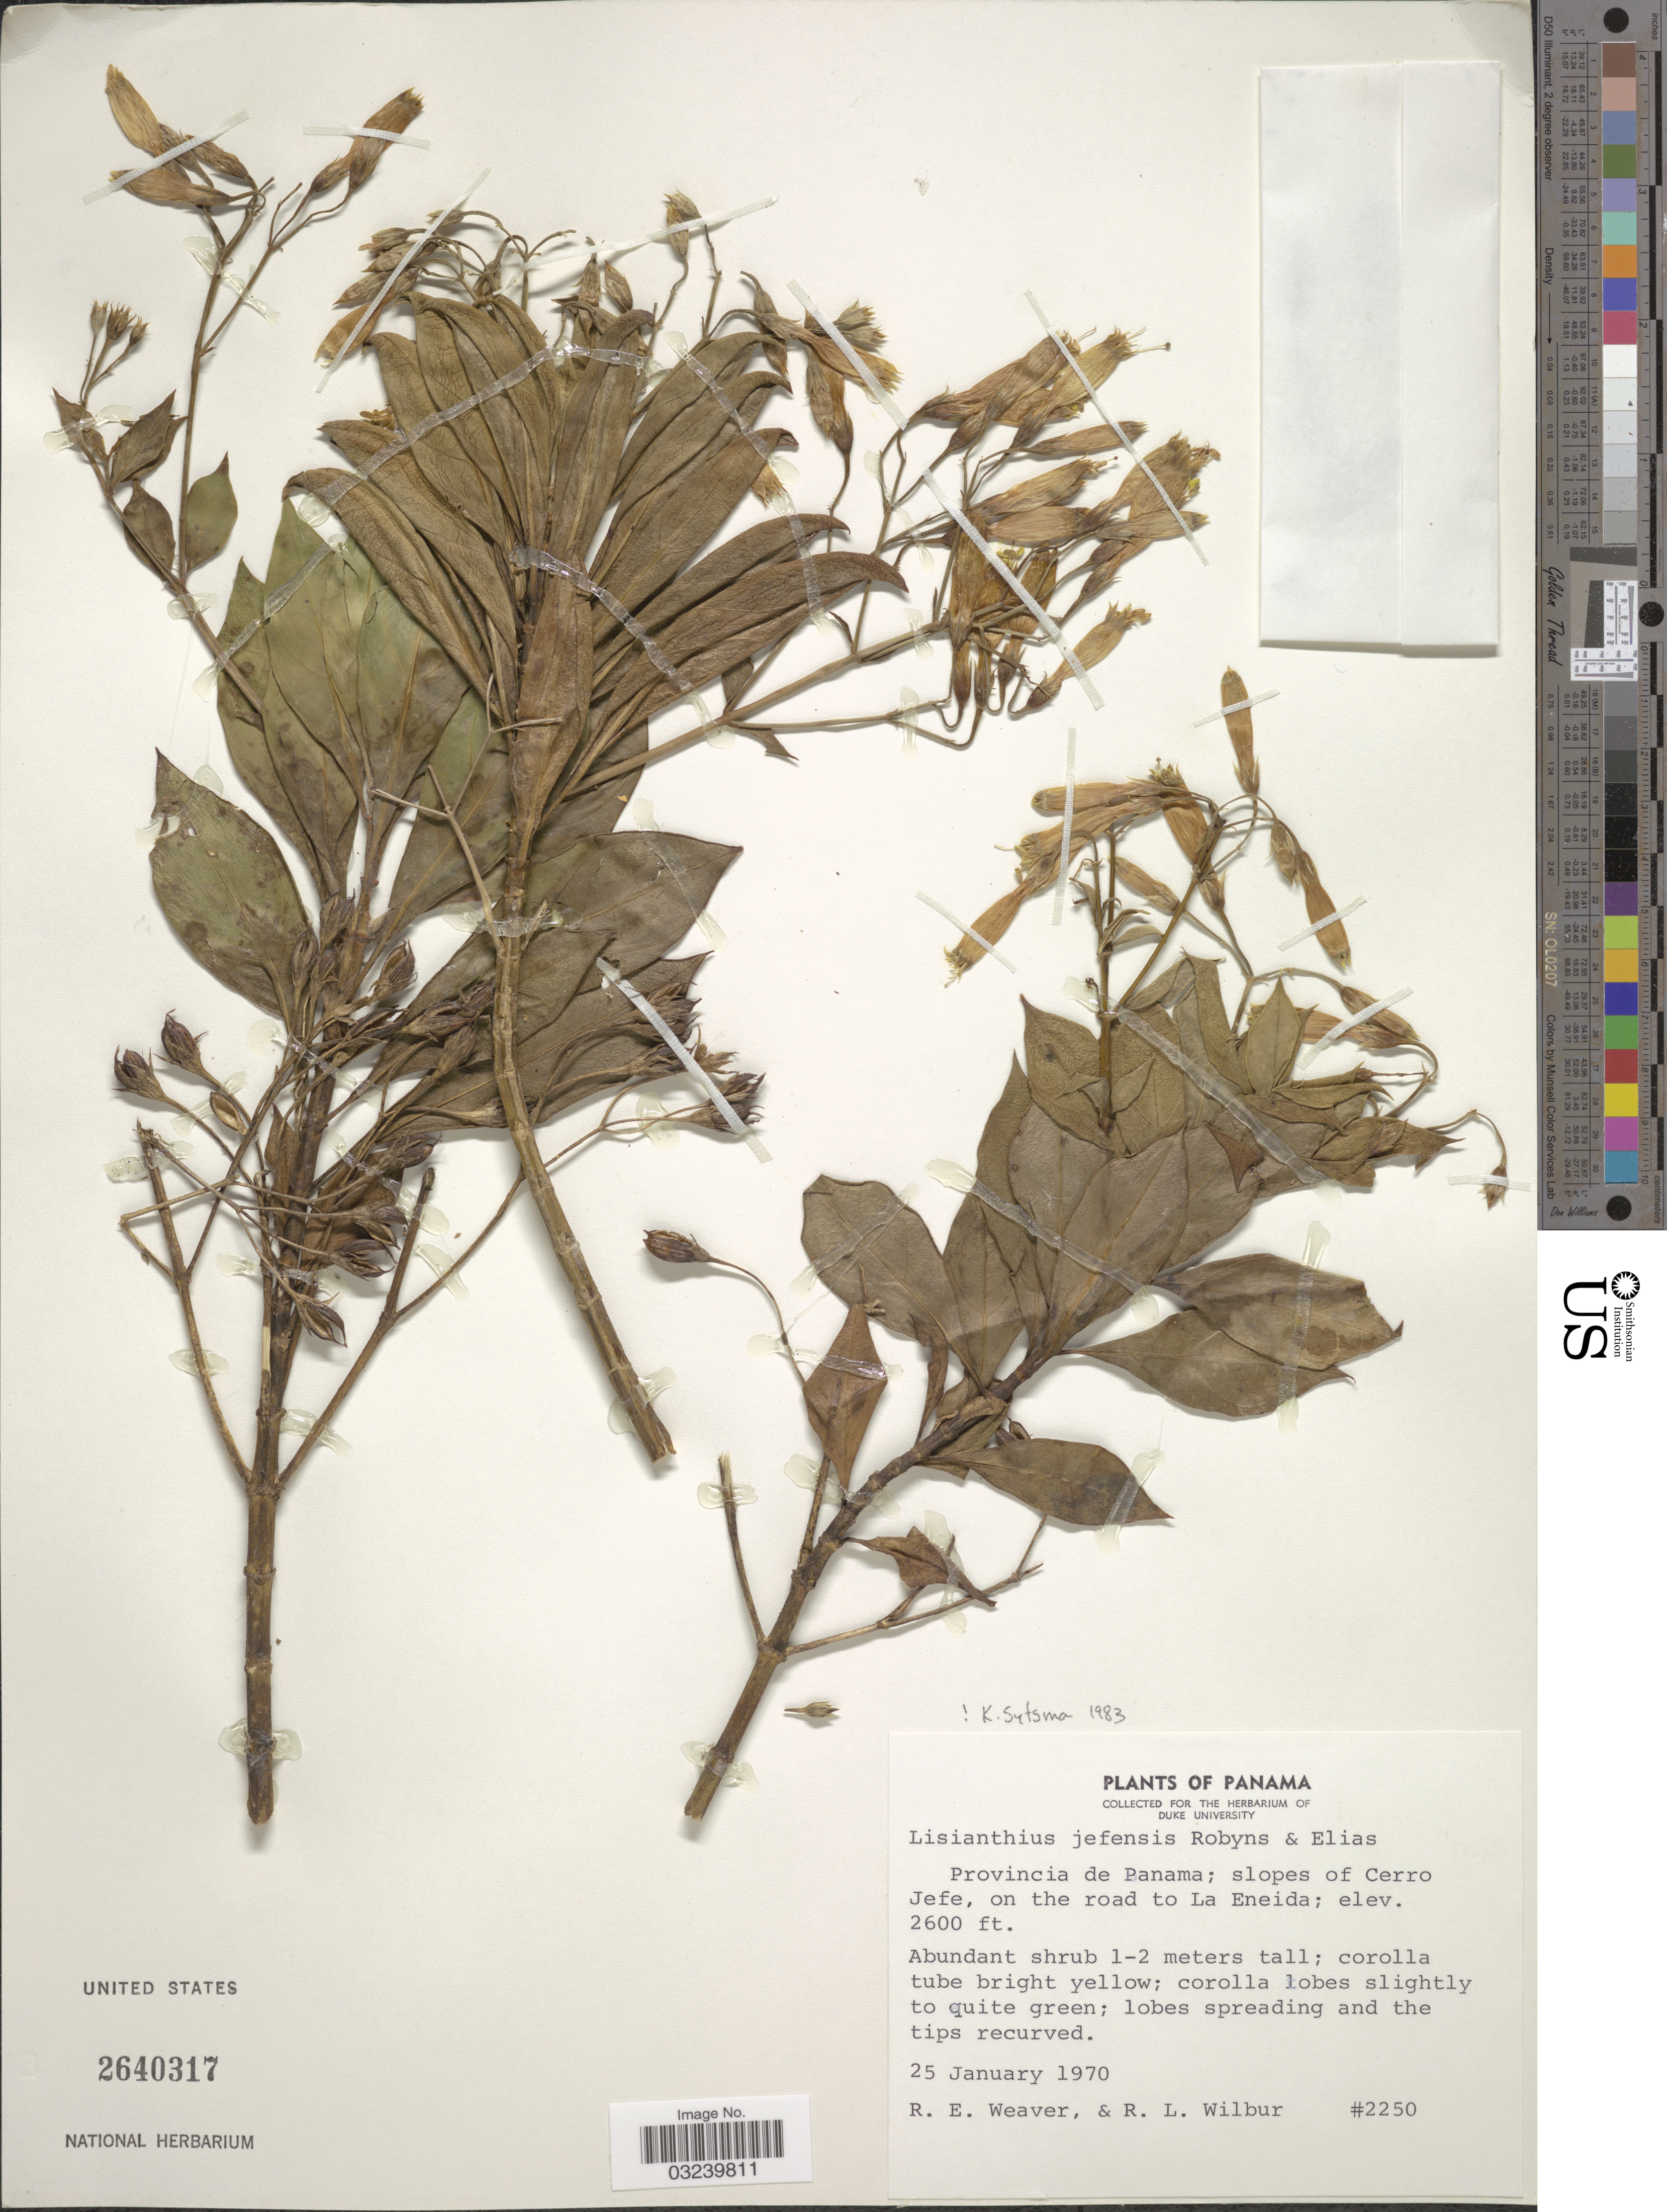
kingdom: Plantae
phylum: Tracheophyta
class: Magnoliopsida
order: Gentianales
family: Gentianaceae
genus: Lisianthius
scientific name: Lisianthius jefensis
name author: A. Robyns & T. S. Elias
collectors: R. E. Weaver & R. L. Wilbur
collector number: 2250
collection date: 1970-01-25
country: Panama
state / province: Panamá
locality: Slopes of Cerro Jefe, on the road to La Eneida.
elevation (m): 792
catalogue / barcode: US 2640317